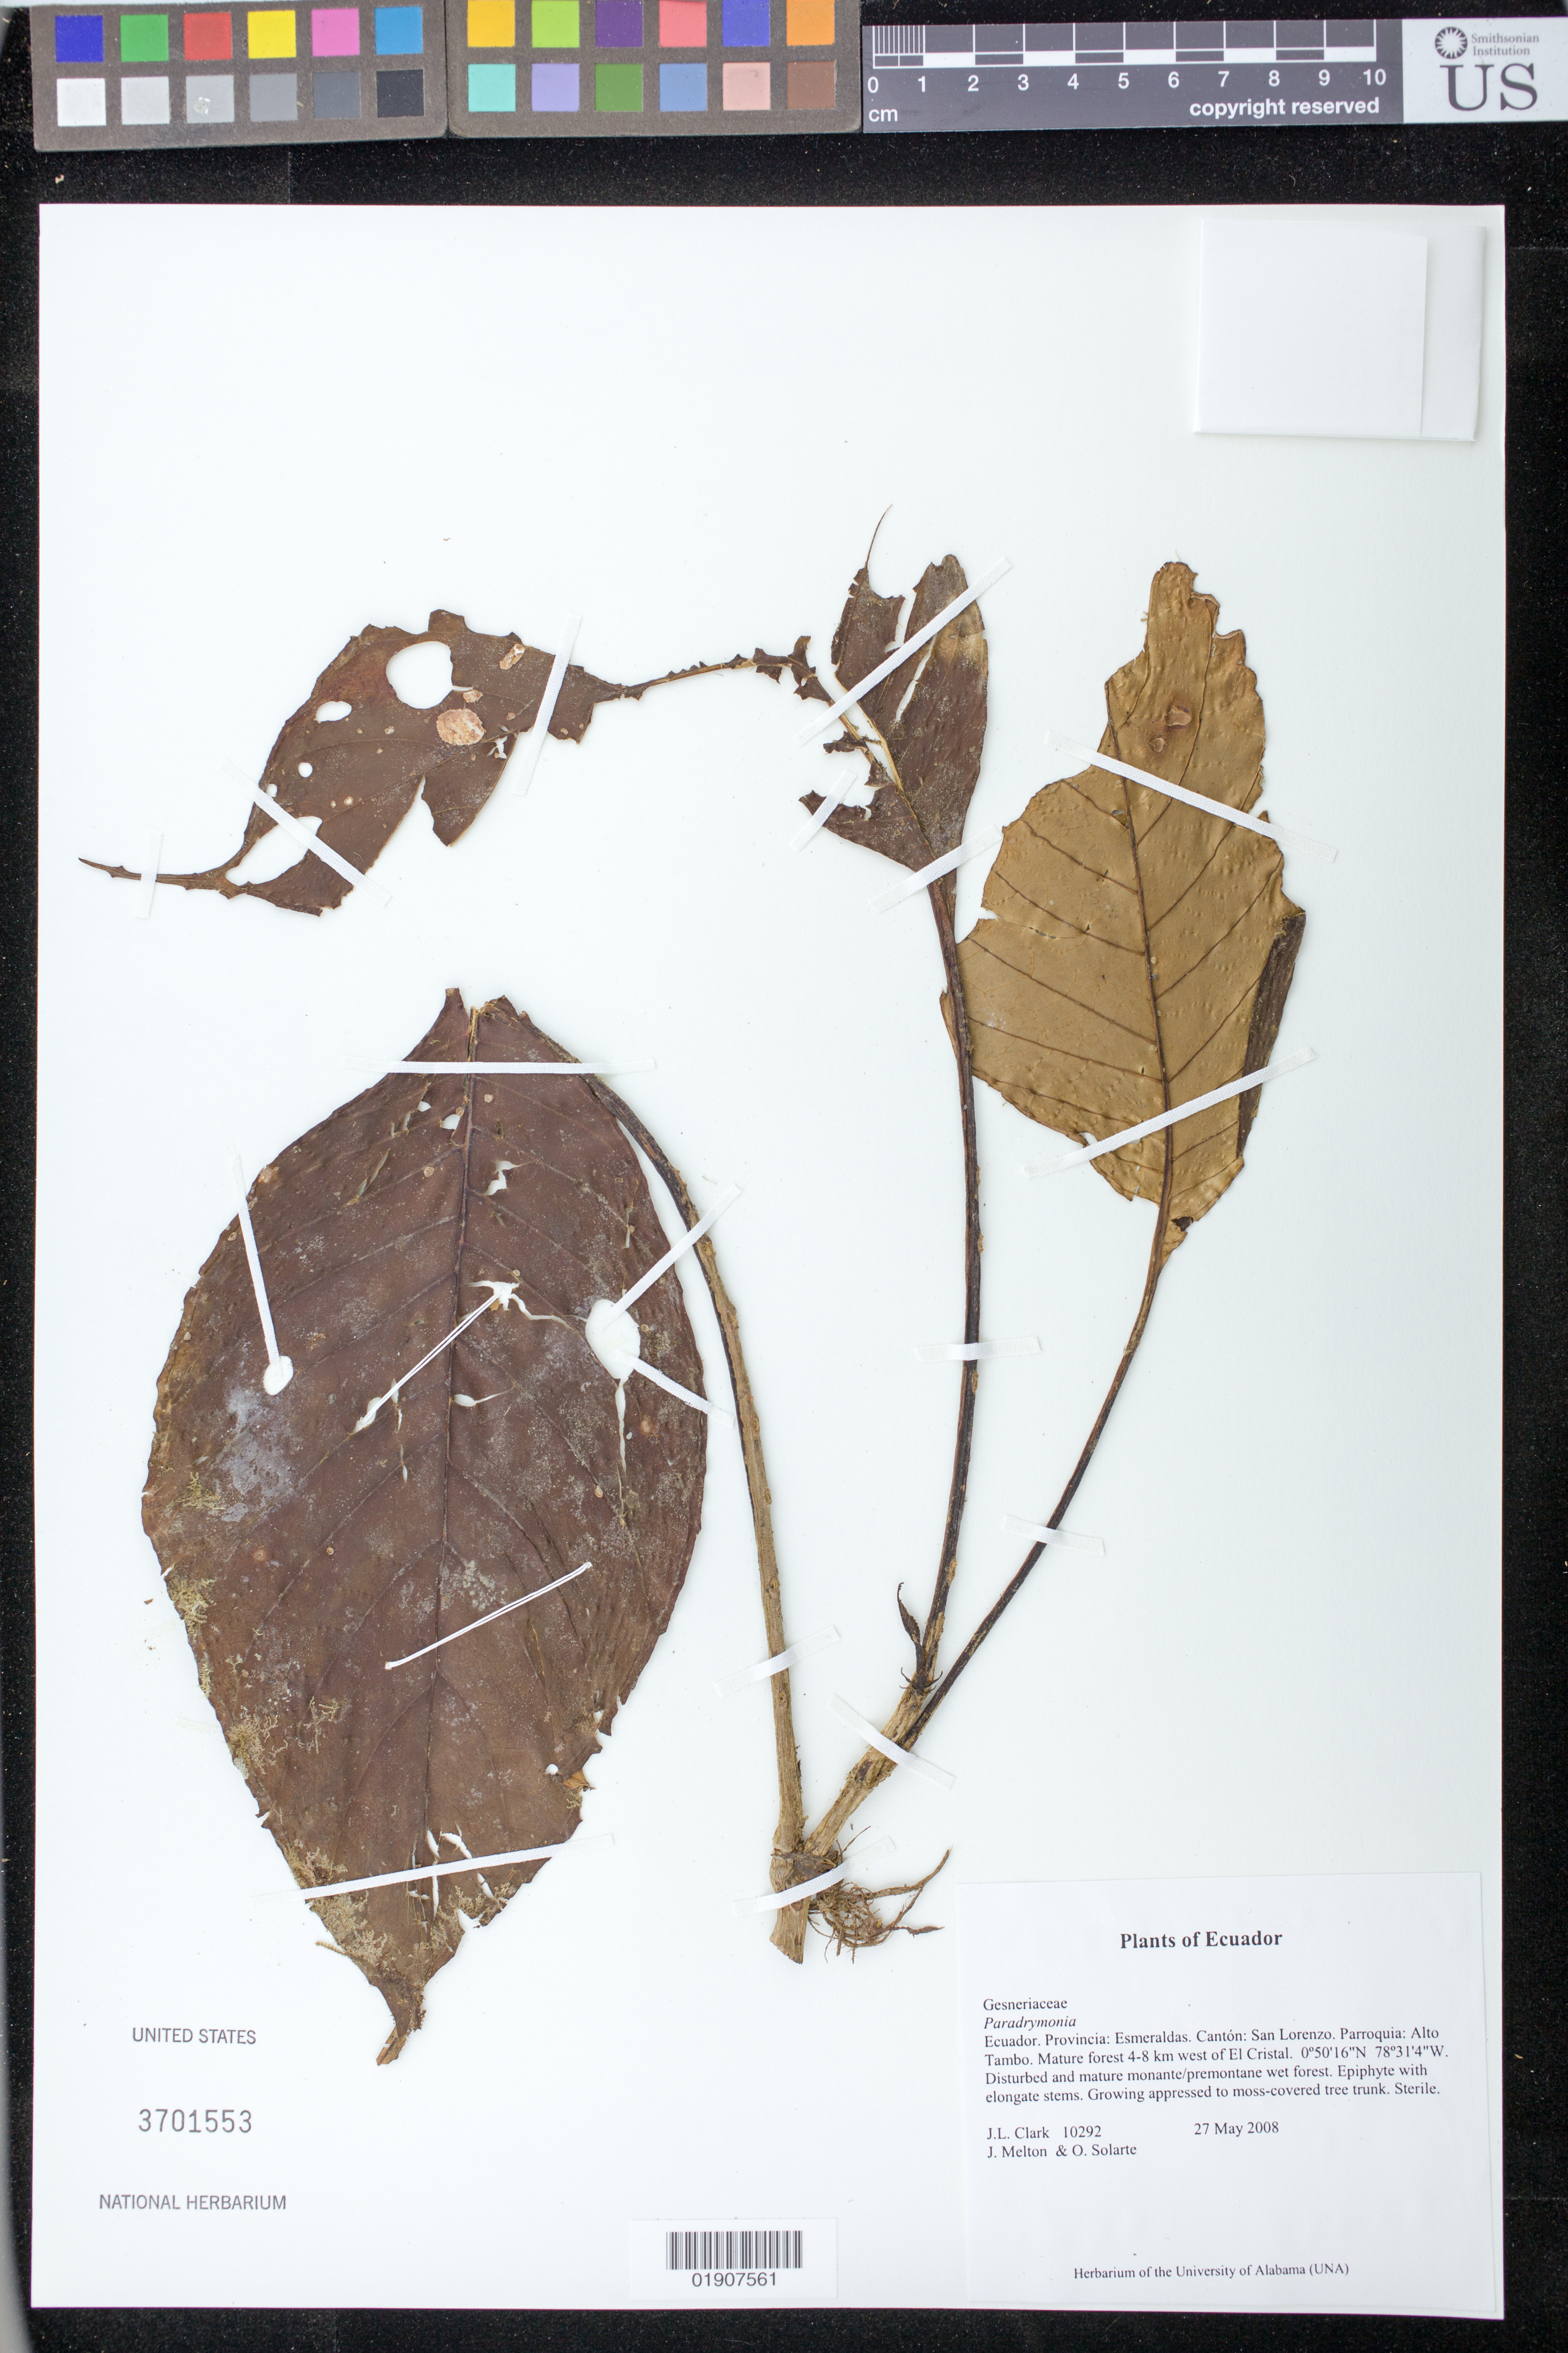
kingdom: Plantae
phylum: Tracheophyta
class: Magnoliopsida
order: Lamiales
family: Gesneriaceae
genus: Paradrymonia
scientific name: Paradrymonia sp.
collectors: J. L. Clark, J. Melton & O. Solarte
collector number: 10292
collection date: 2008-05-27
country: Ecuador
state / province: Esmeraldas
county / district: San Lorenzo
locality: Provincia: Esmeraldas. Cantón: San Lorenzo. Parroquia: Alto Tambo. Mature forest 4-8 km west of El Cristal.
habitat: Disturbed and mature monante/premontane wet forest.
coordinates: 0 50 16 N, 78 31 4 W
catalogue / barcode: US 3701553